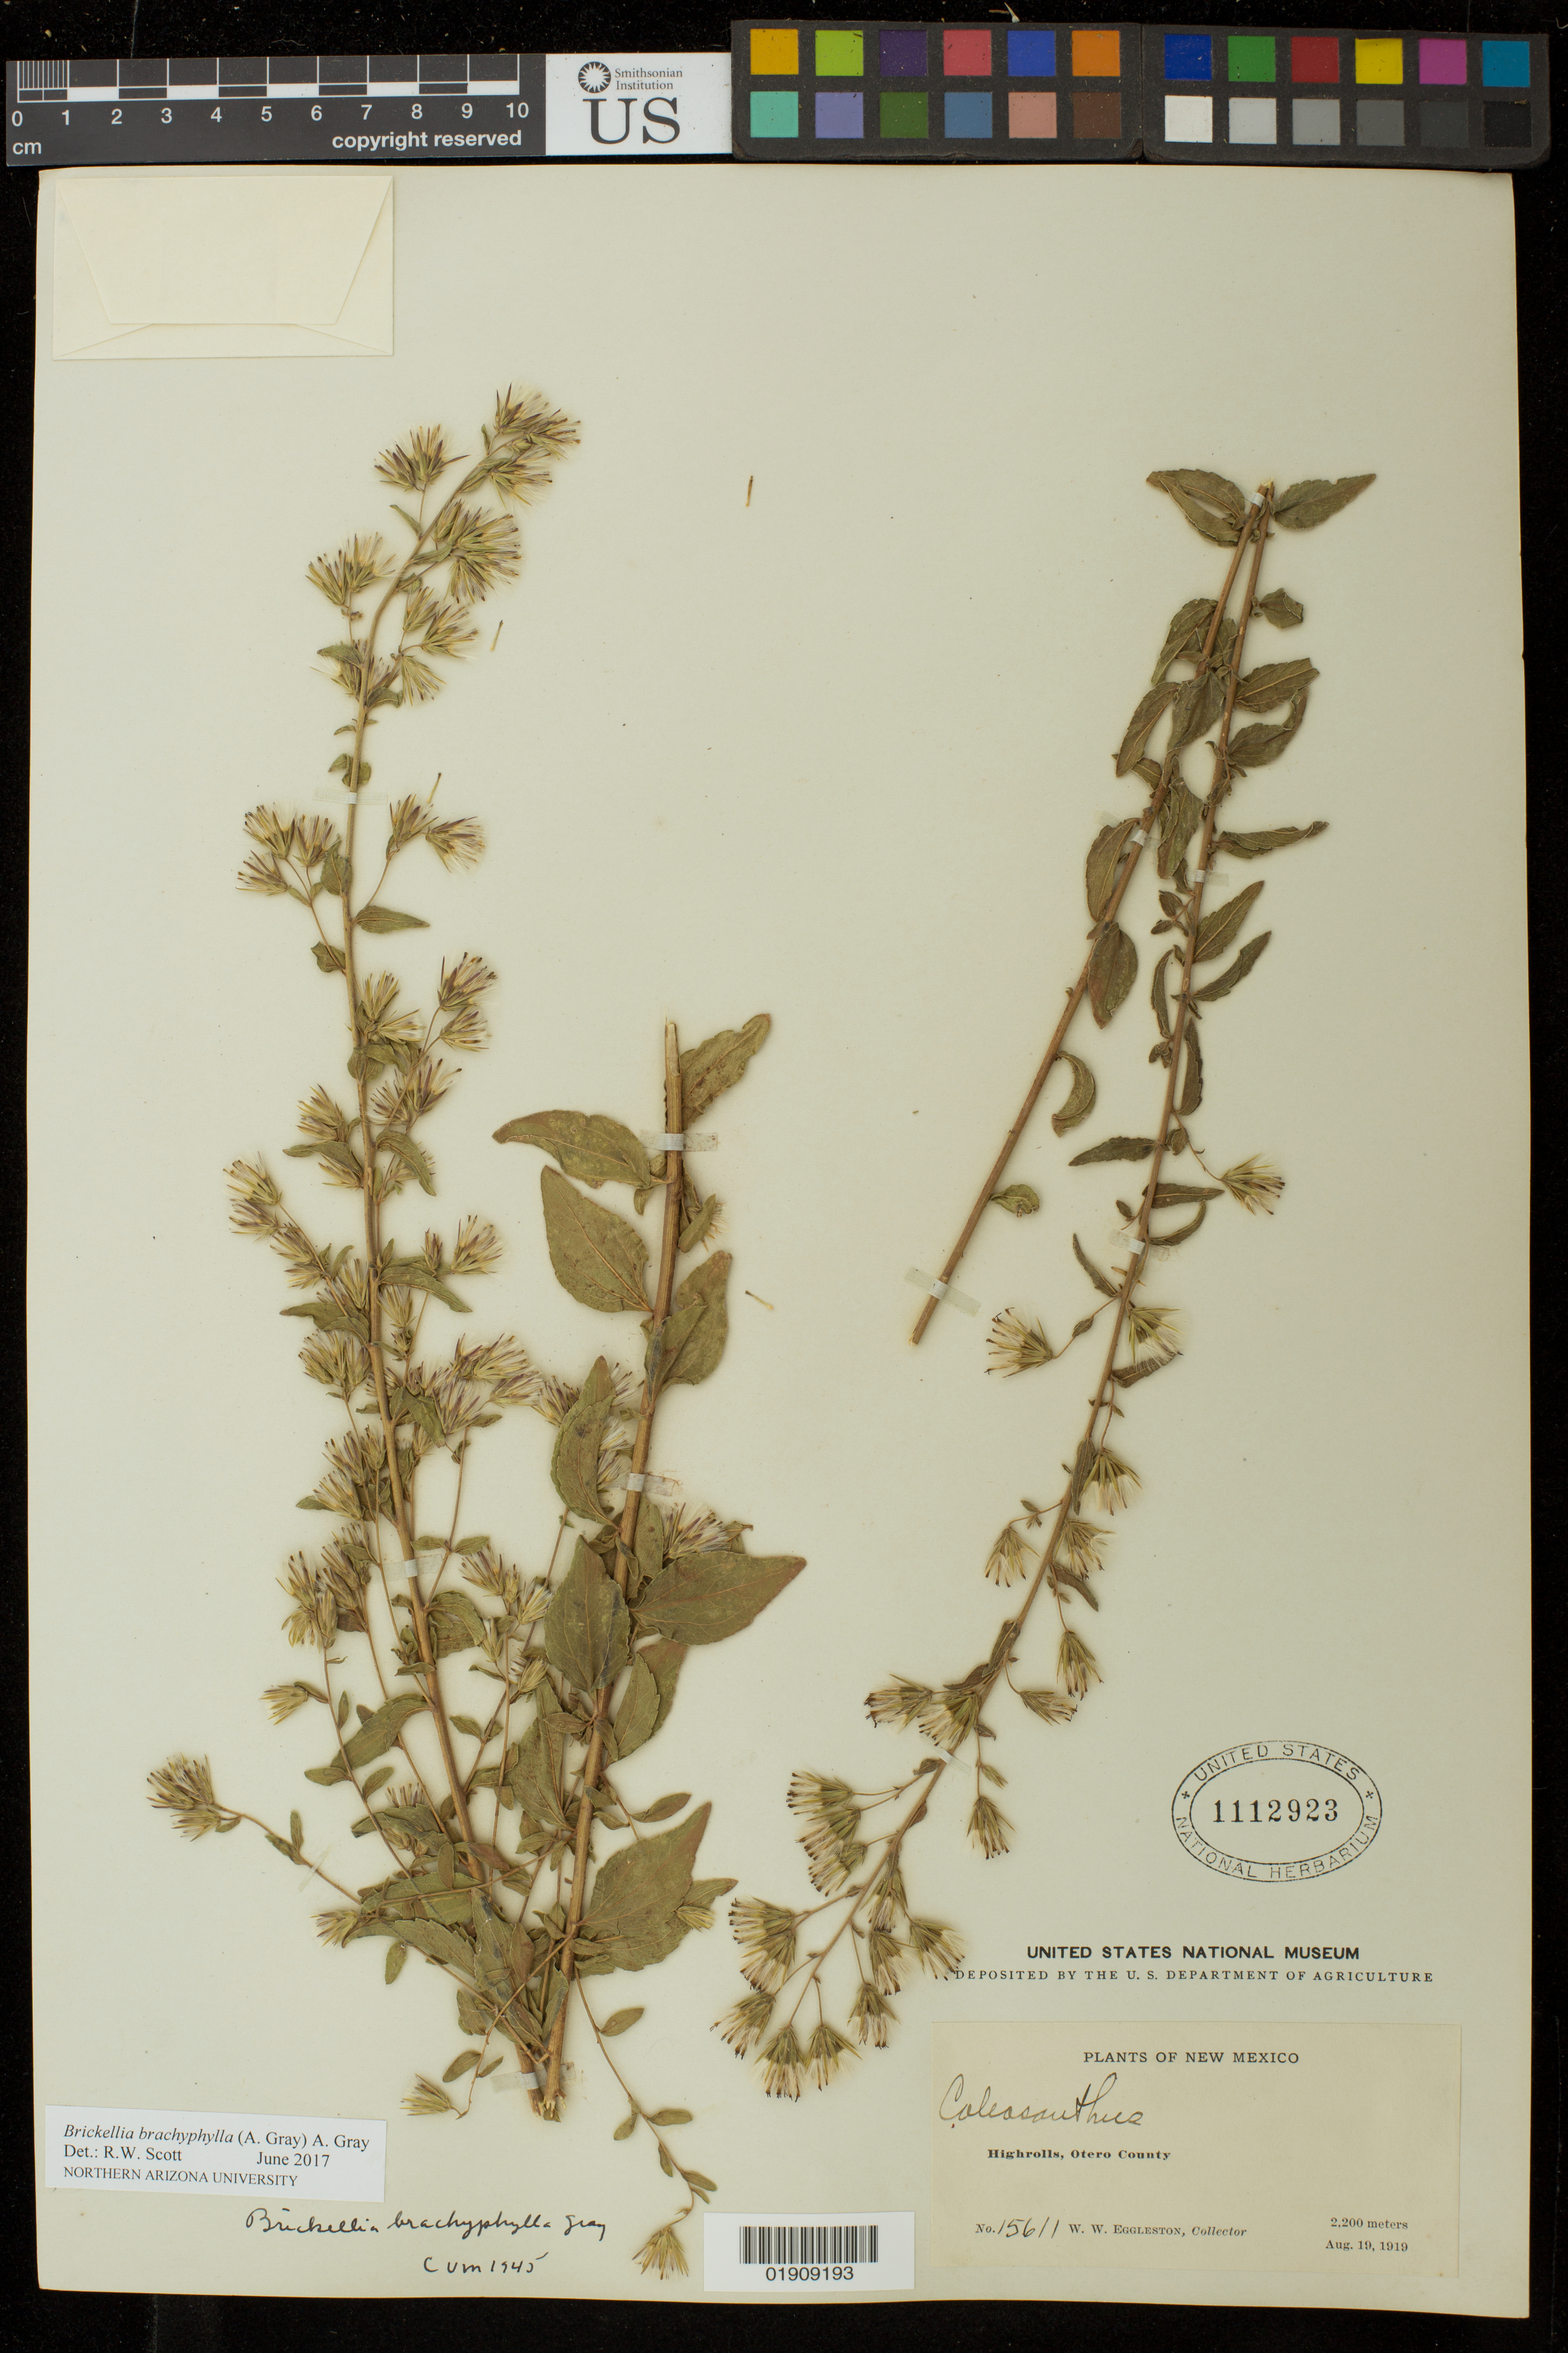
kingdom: Plantae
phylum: Tracheophyta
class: Magnoliopsida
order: Asterales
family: Asteraceae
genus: Brickellia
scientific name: Brickellia brachyphylla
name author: (A. Gray) A. Gray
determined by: Scott, R. W.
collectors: W. W. Eggleston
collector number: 15611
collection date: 1919-08-19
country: United States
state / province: New Mexico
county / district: Otero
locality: Highrolls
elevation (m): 2200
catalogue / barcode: US 1112923